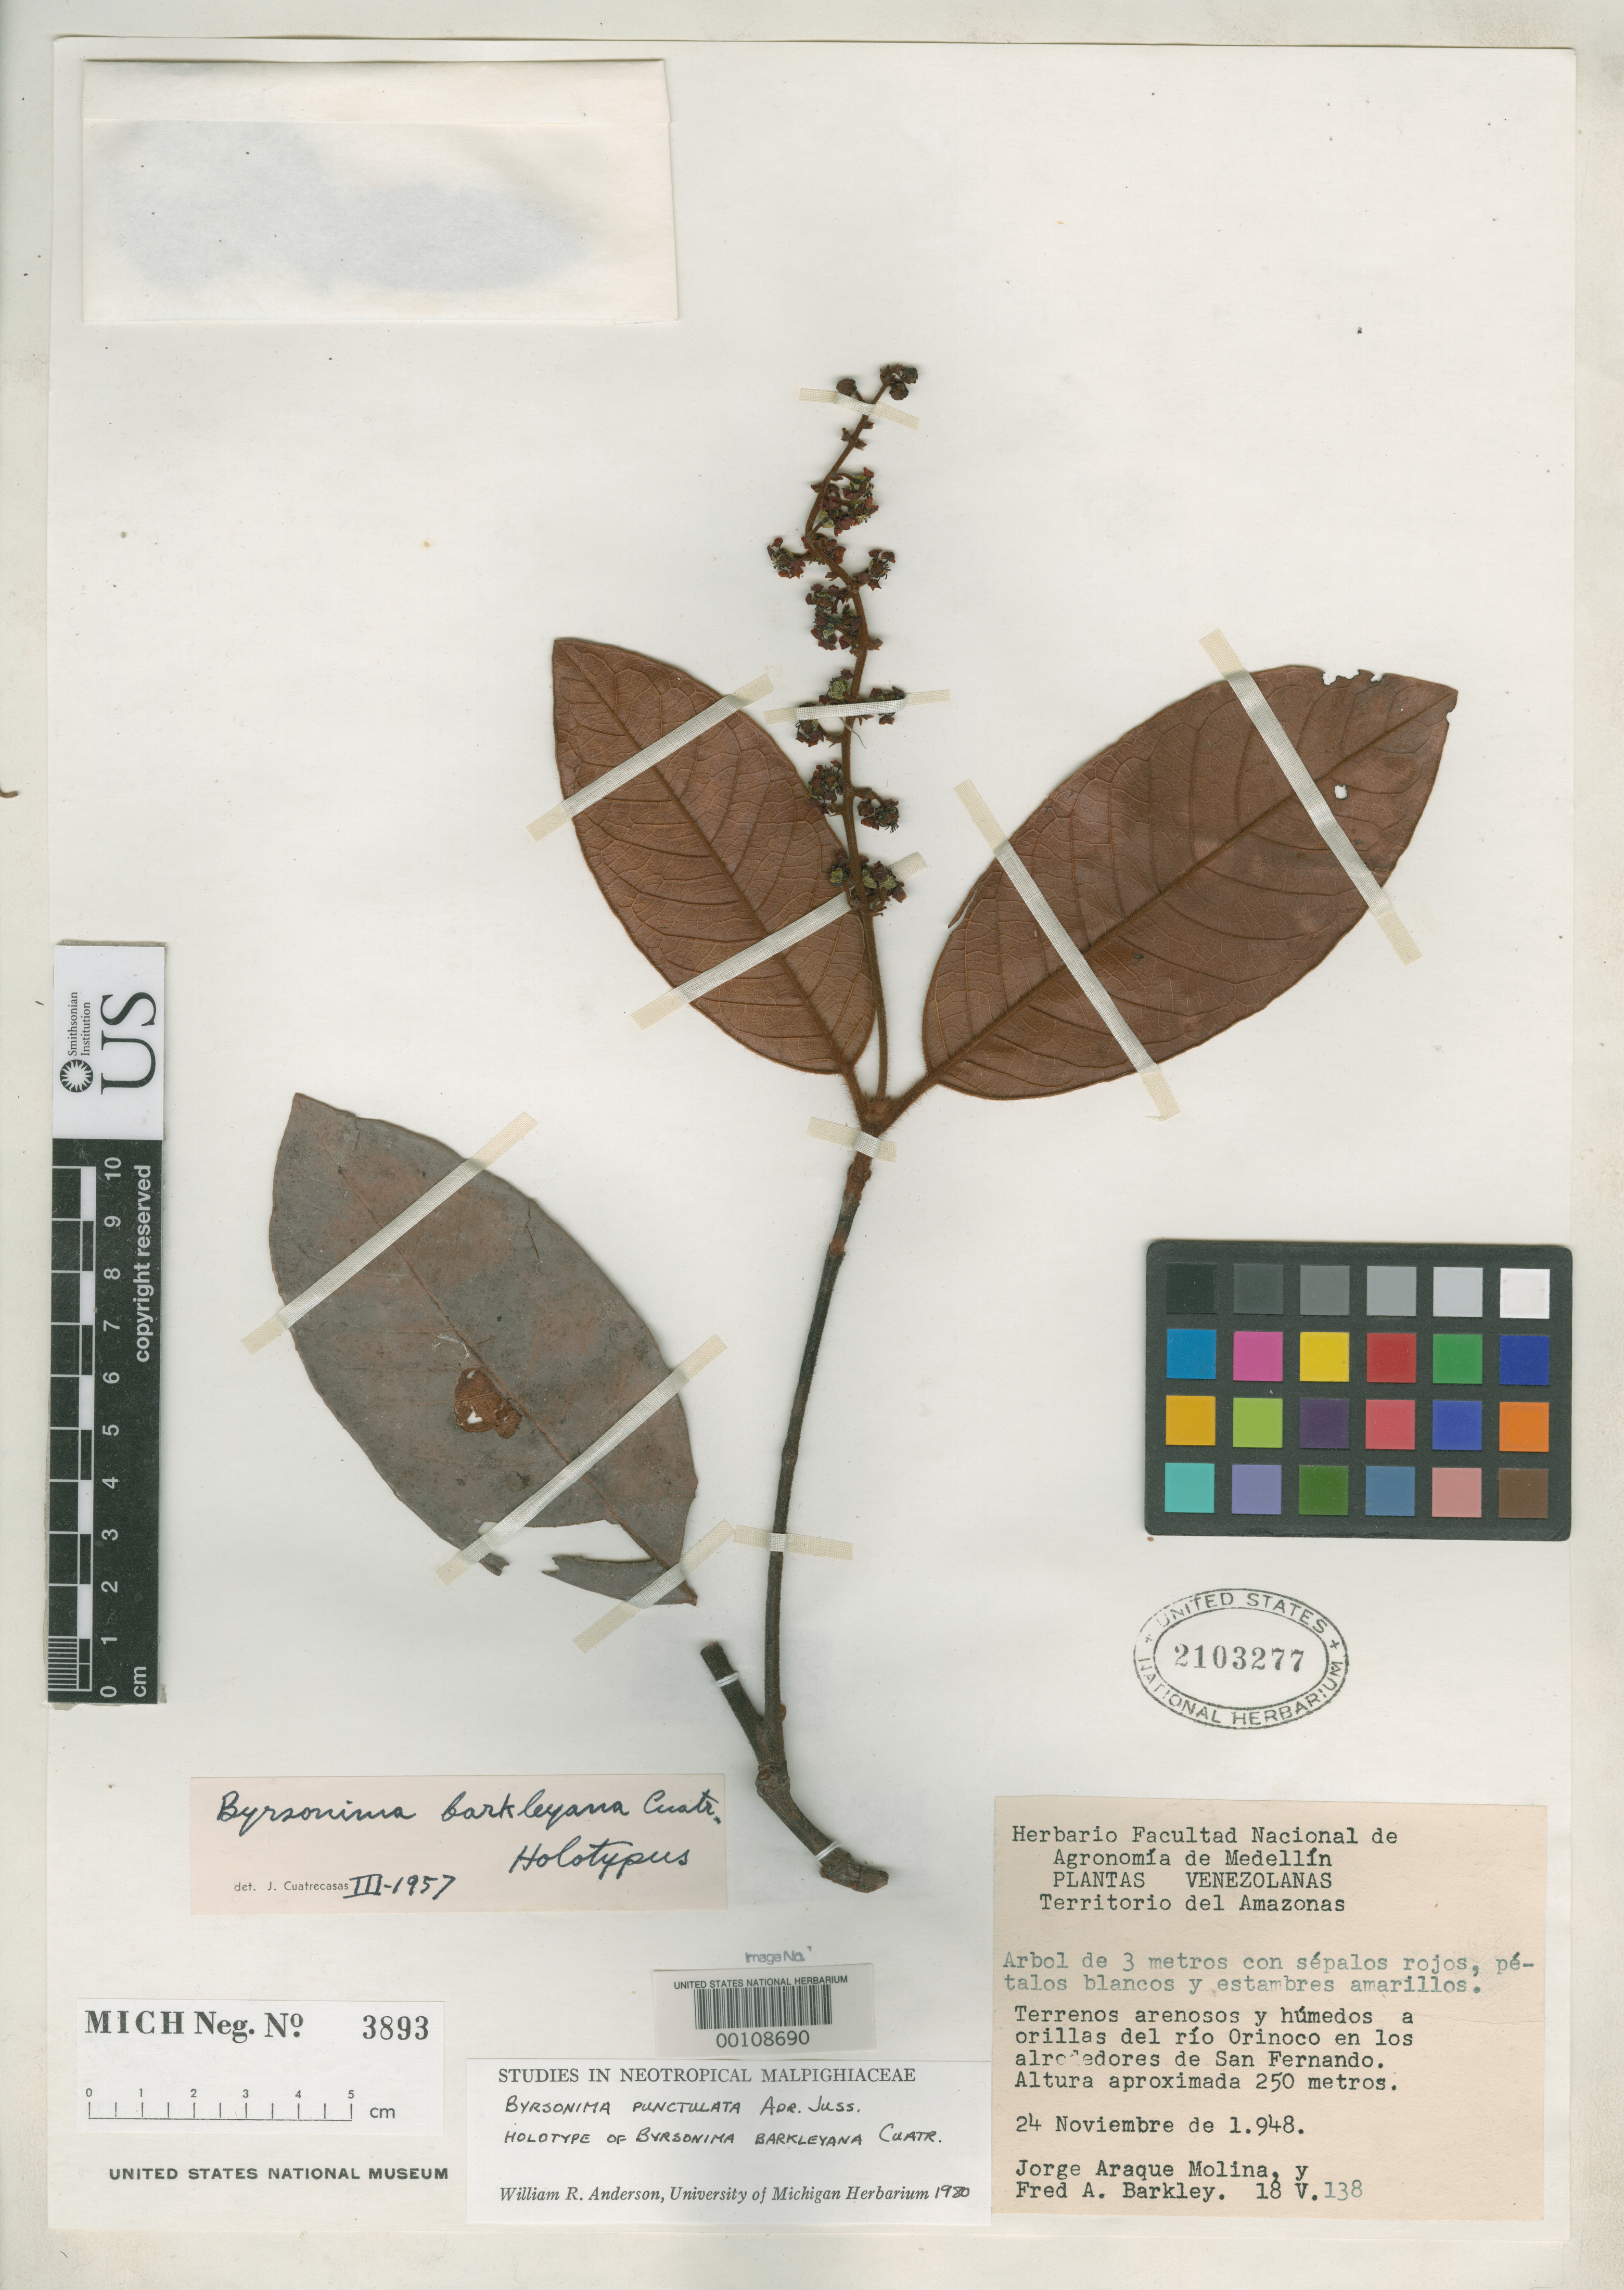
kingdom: Plantae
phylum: Tracheophyta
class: Magnoliopsida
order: Malpighiales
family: Malpighiaceae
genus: Byrsonima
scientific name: Byrsonima barkleyana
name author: Cuatrec.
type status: Holotype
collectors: J. Araque Molina & F. A. Barkley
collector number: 18 v 138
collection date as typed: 24 Nov 1948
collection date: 1948-11-24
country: Venezuela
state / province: Amazonas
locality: Orillas del Rio Orinoco en los alrededores de San Fernando.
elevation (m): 250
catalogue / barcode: US 2103277